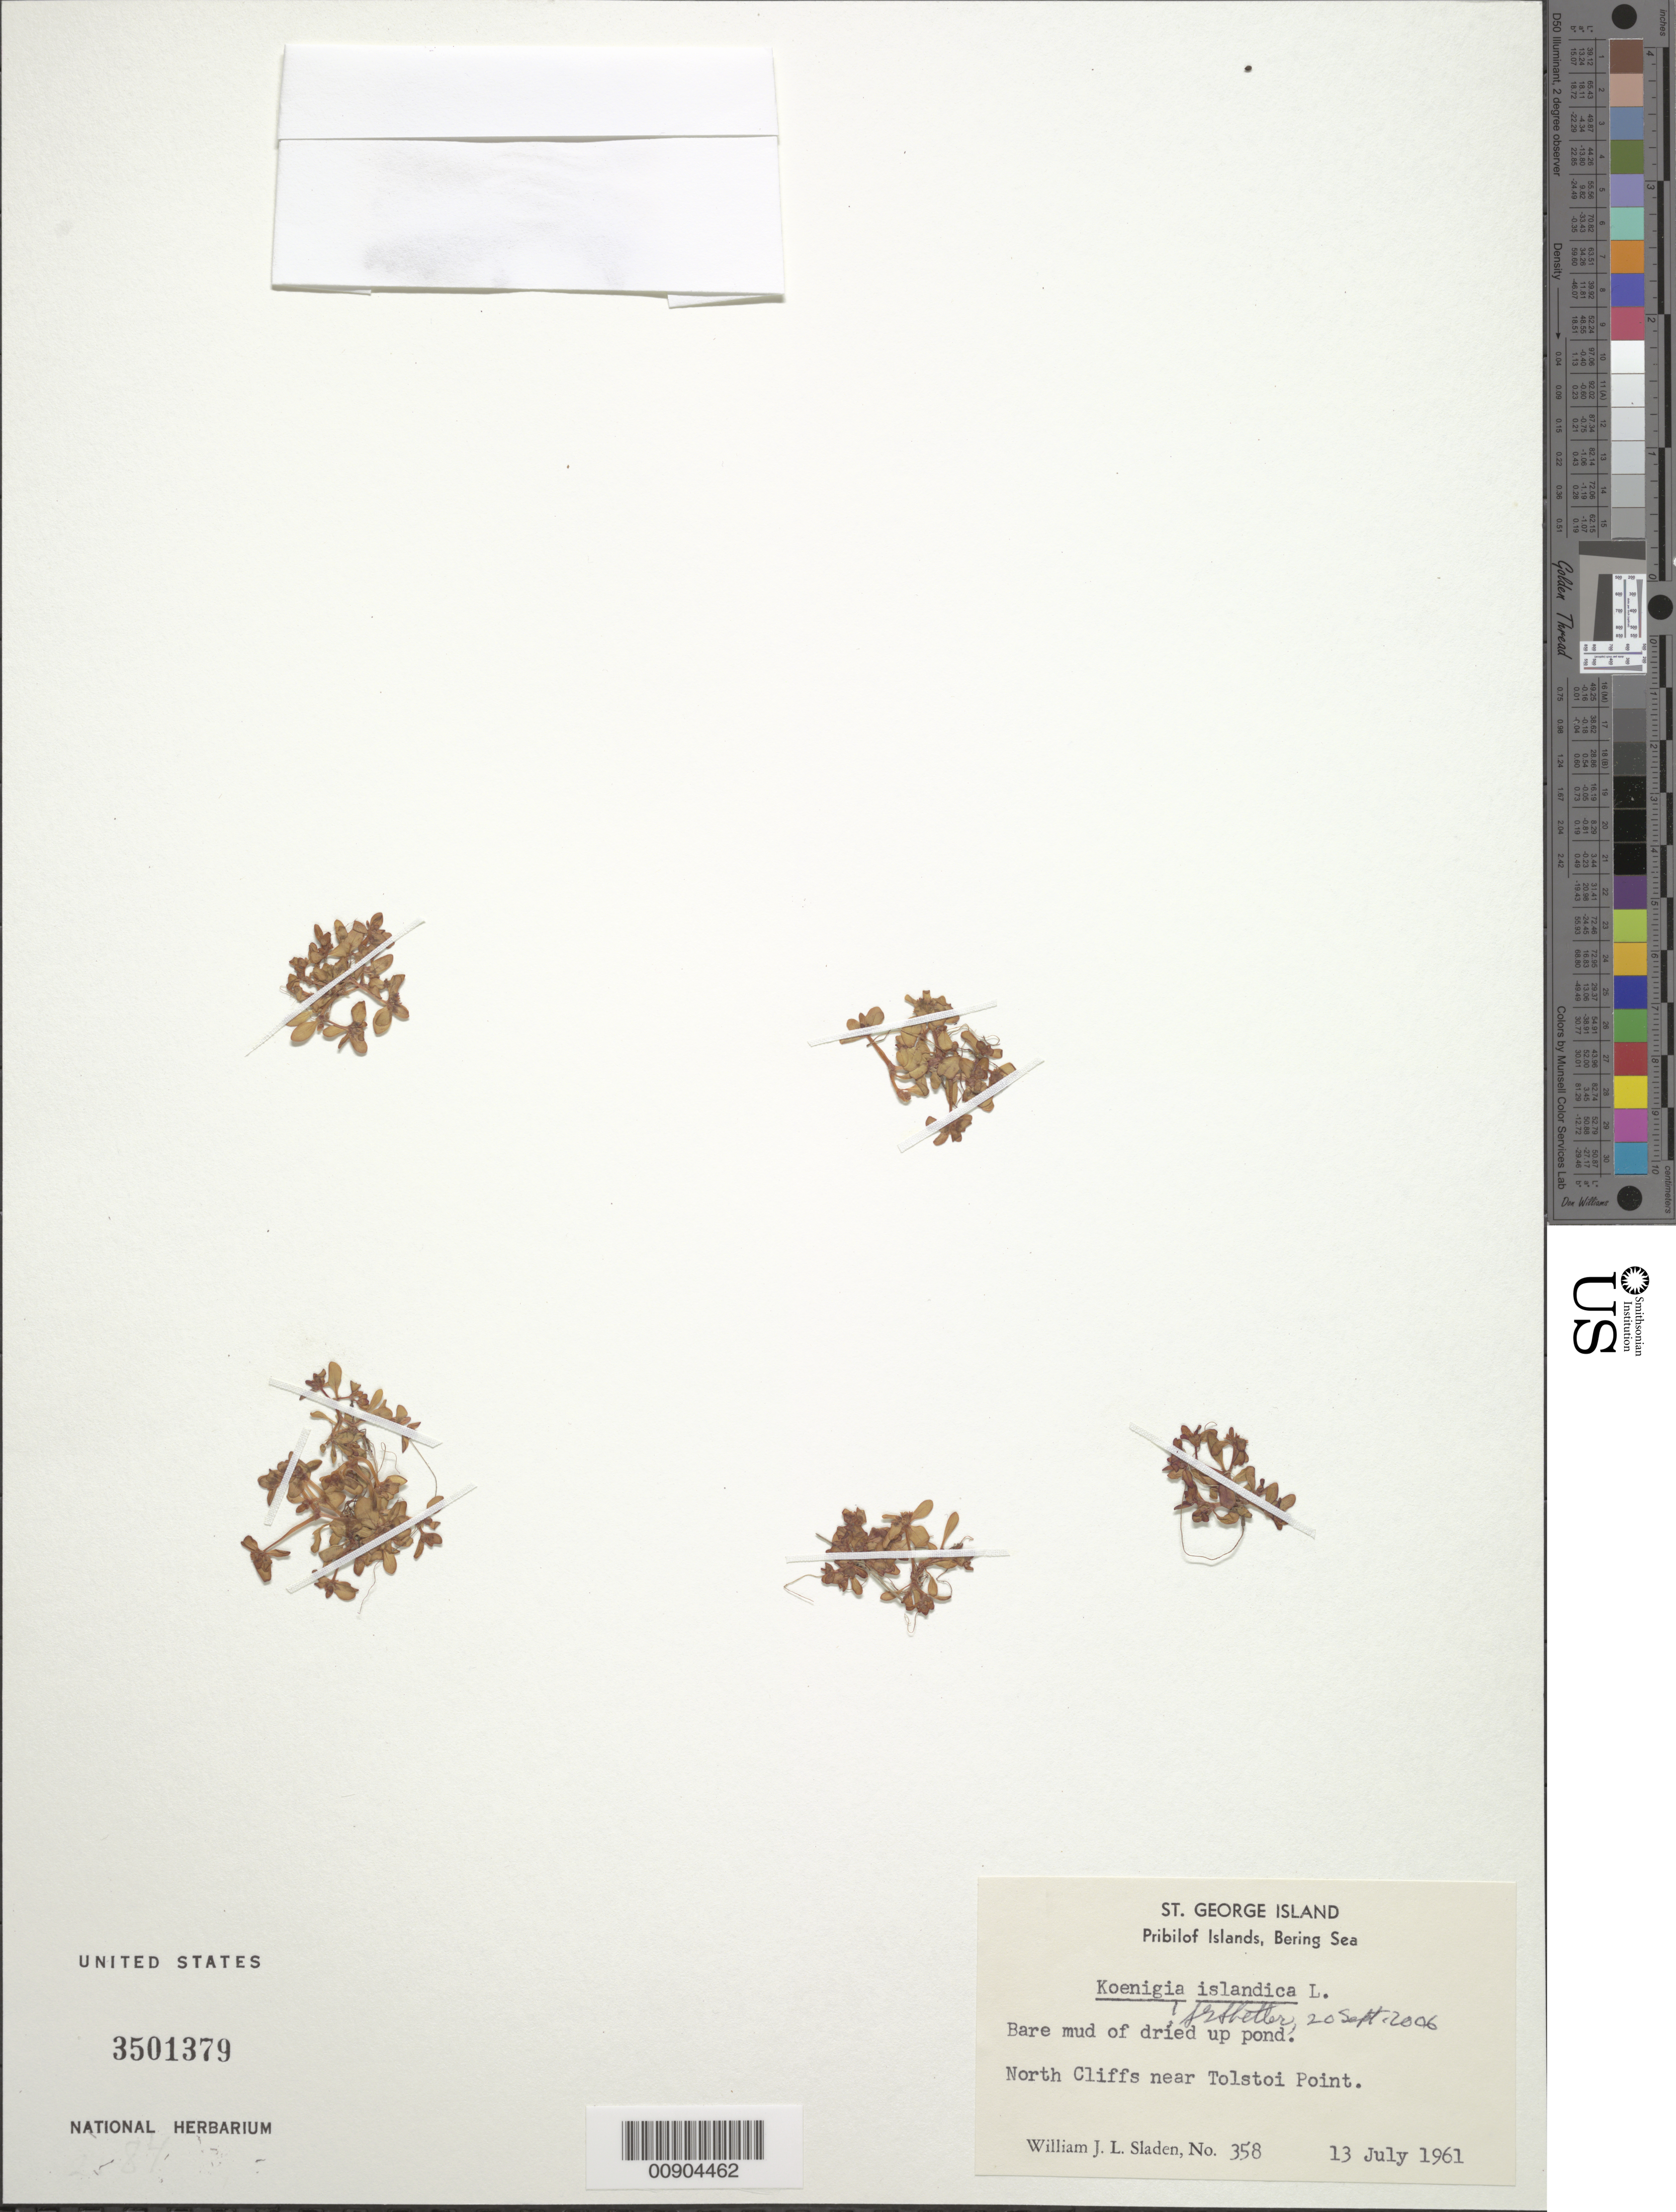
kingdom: Plantae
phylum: Tracheophyta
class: Magnoliopsida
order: Caryophyllales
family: Polygonaceae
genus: Koenigia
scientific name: Koenigia islandica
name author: L.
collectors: W. Sladen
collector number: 358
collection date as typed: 13 Jul 1961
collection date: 1961-07-13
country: United States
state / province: Alaska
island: St. George Island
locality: St. George Island. North Cliffs near Tolstoi Point., Bering Sea, Pribilof Islands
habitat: Bare mud of dried up pond.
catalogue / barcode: US 3501379